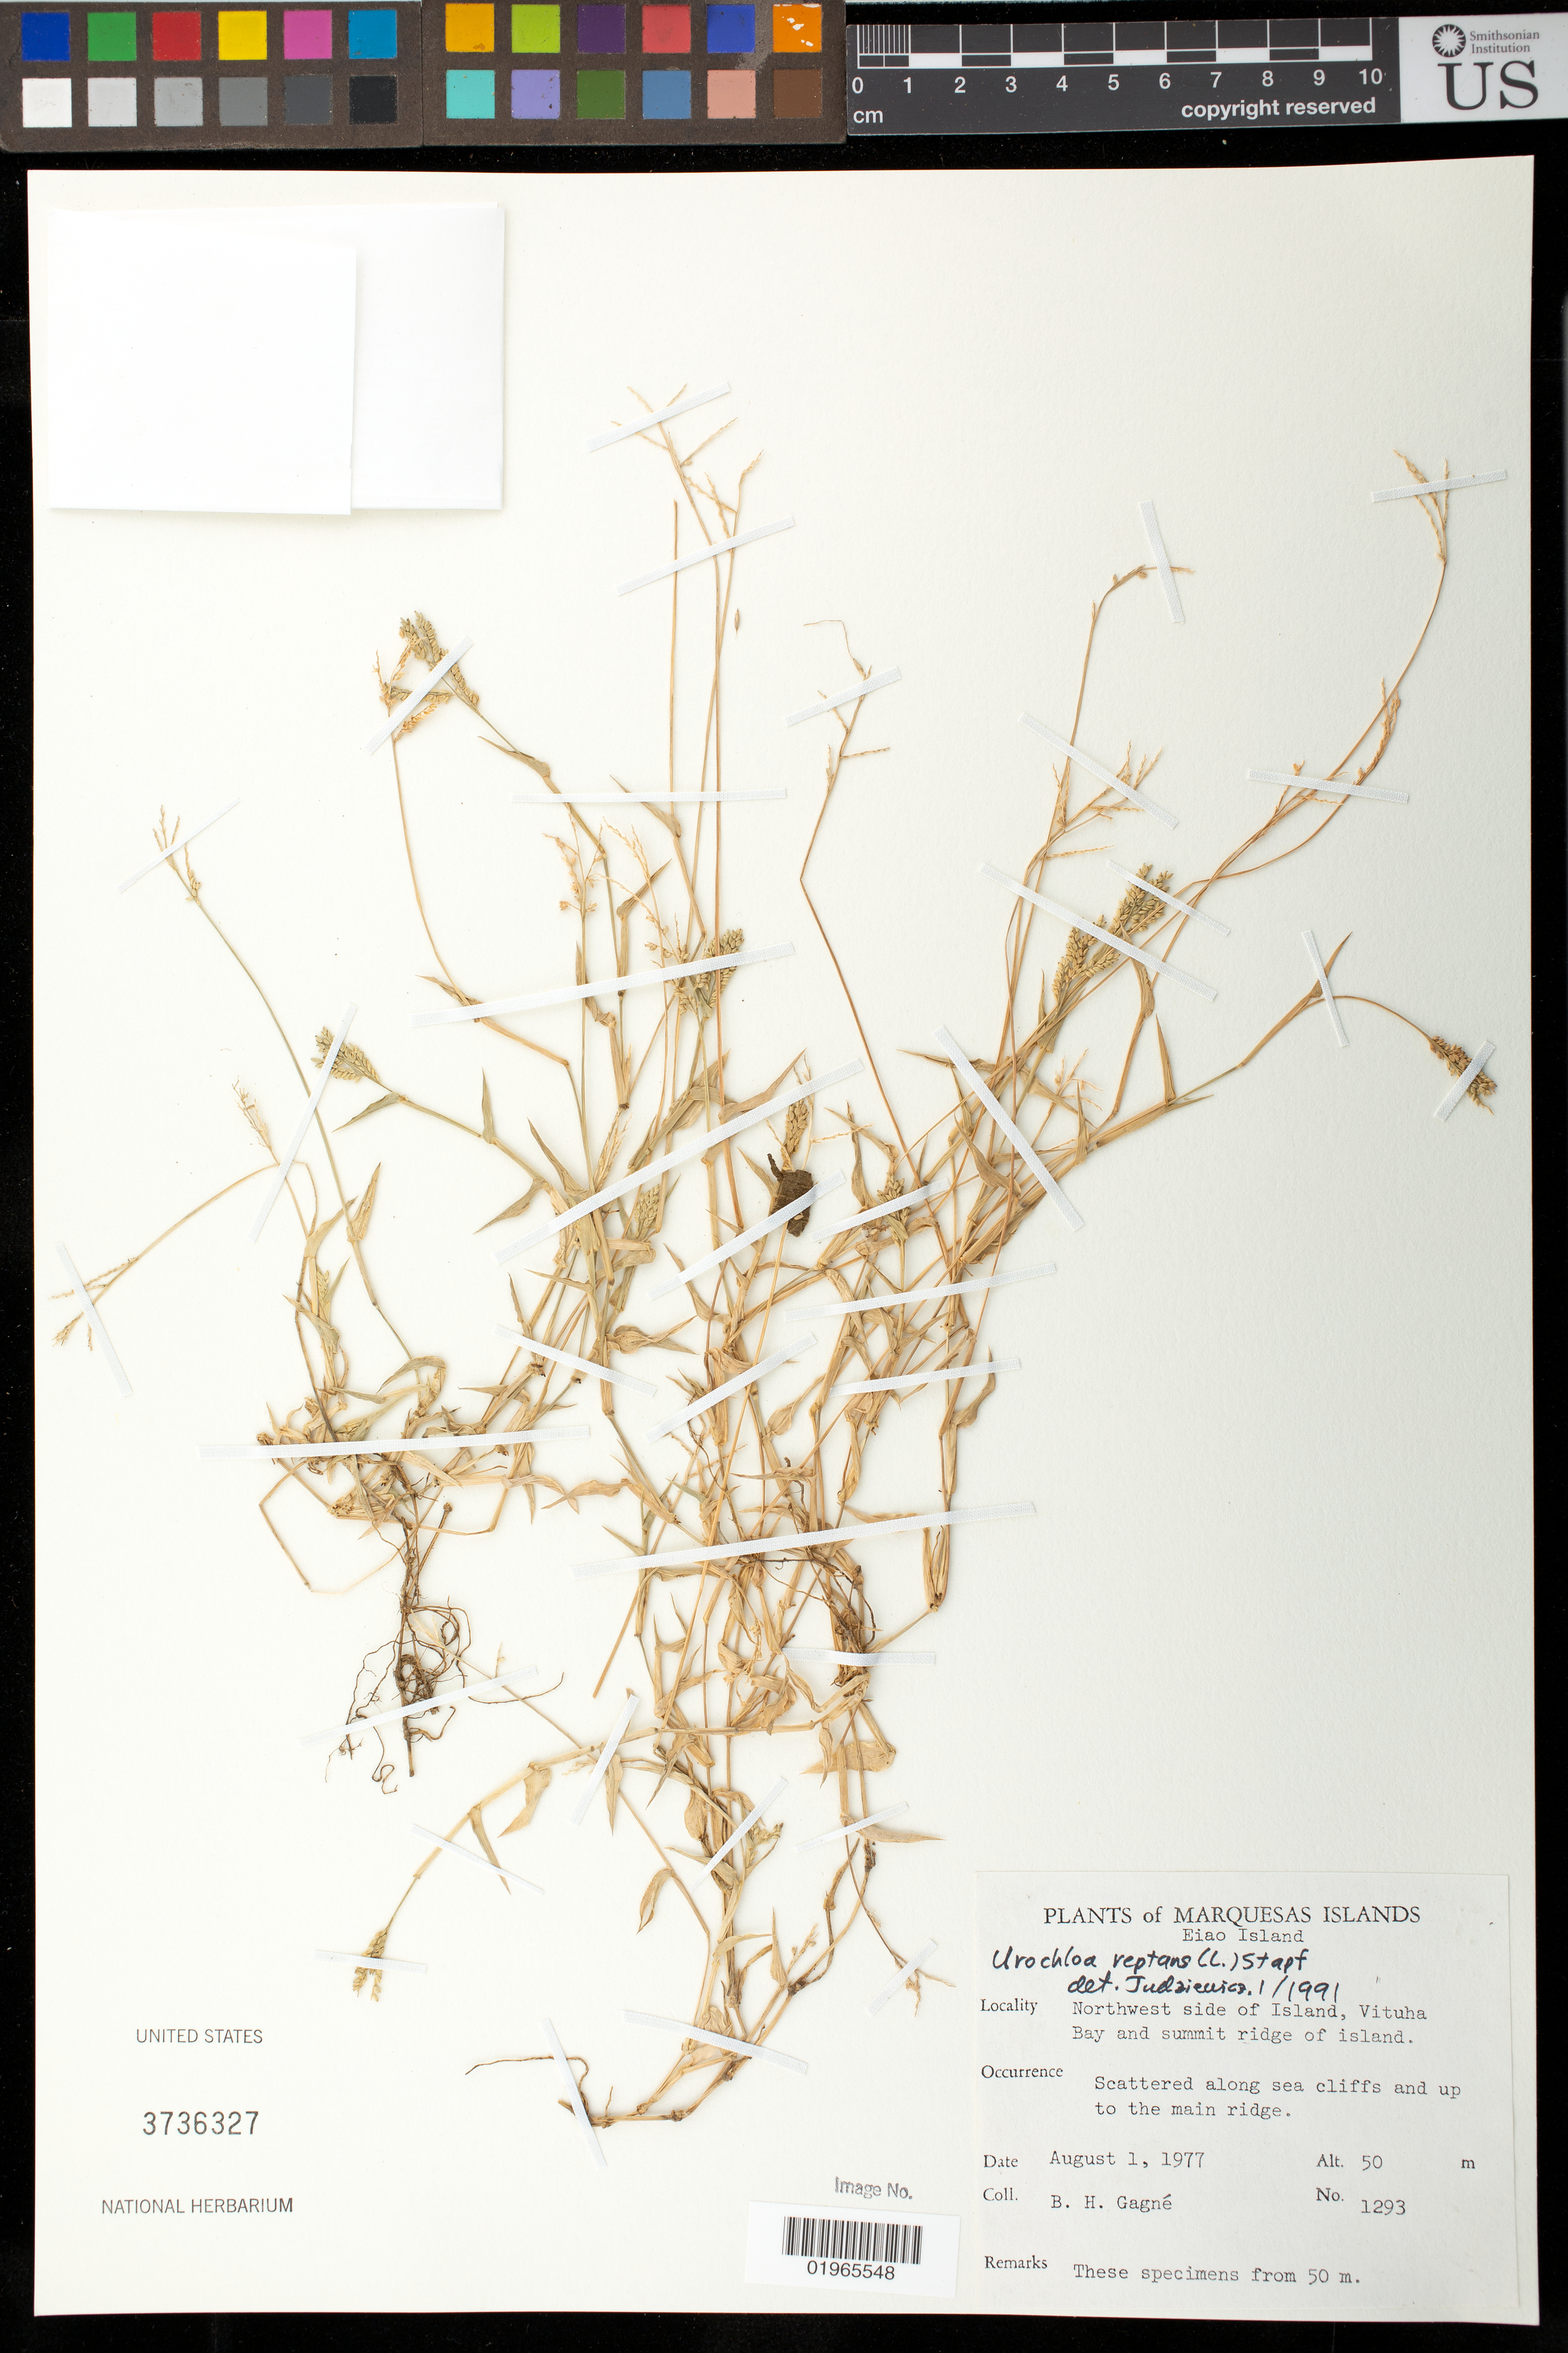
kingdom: Plantae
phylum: Tracheophyta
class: Liliopsida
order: Poales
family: Poaceae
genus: Urochloa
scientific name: Urochloa reptans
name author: (L.) Stapf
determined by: Judziewicz, E. J.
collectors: B. H. Gagné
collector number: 1293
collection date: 1977-08-01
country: French Polynesia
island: Eiao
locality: NW side of island, Vaituha Bay and summit ridge of island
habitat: Along sea cliffs and up to the main ridge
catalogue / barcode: US 3736327